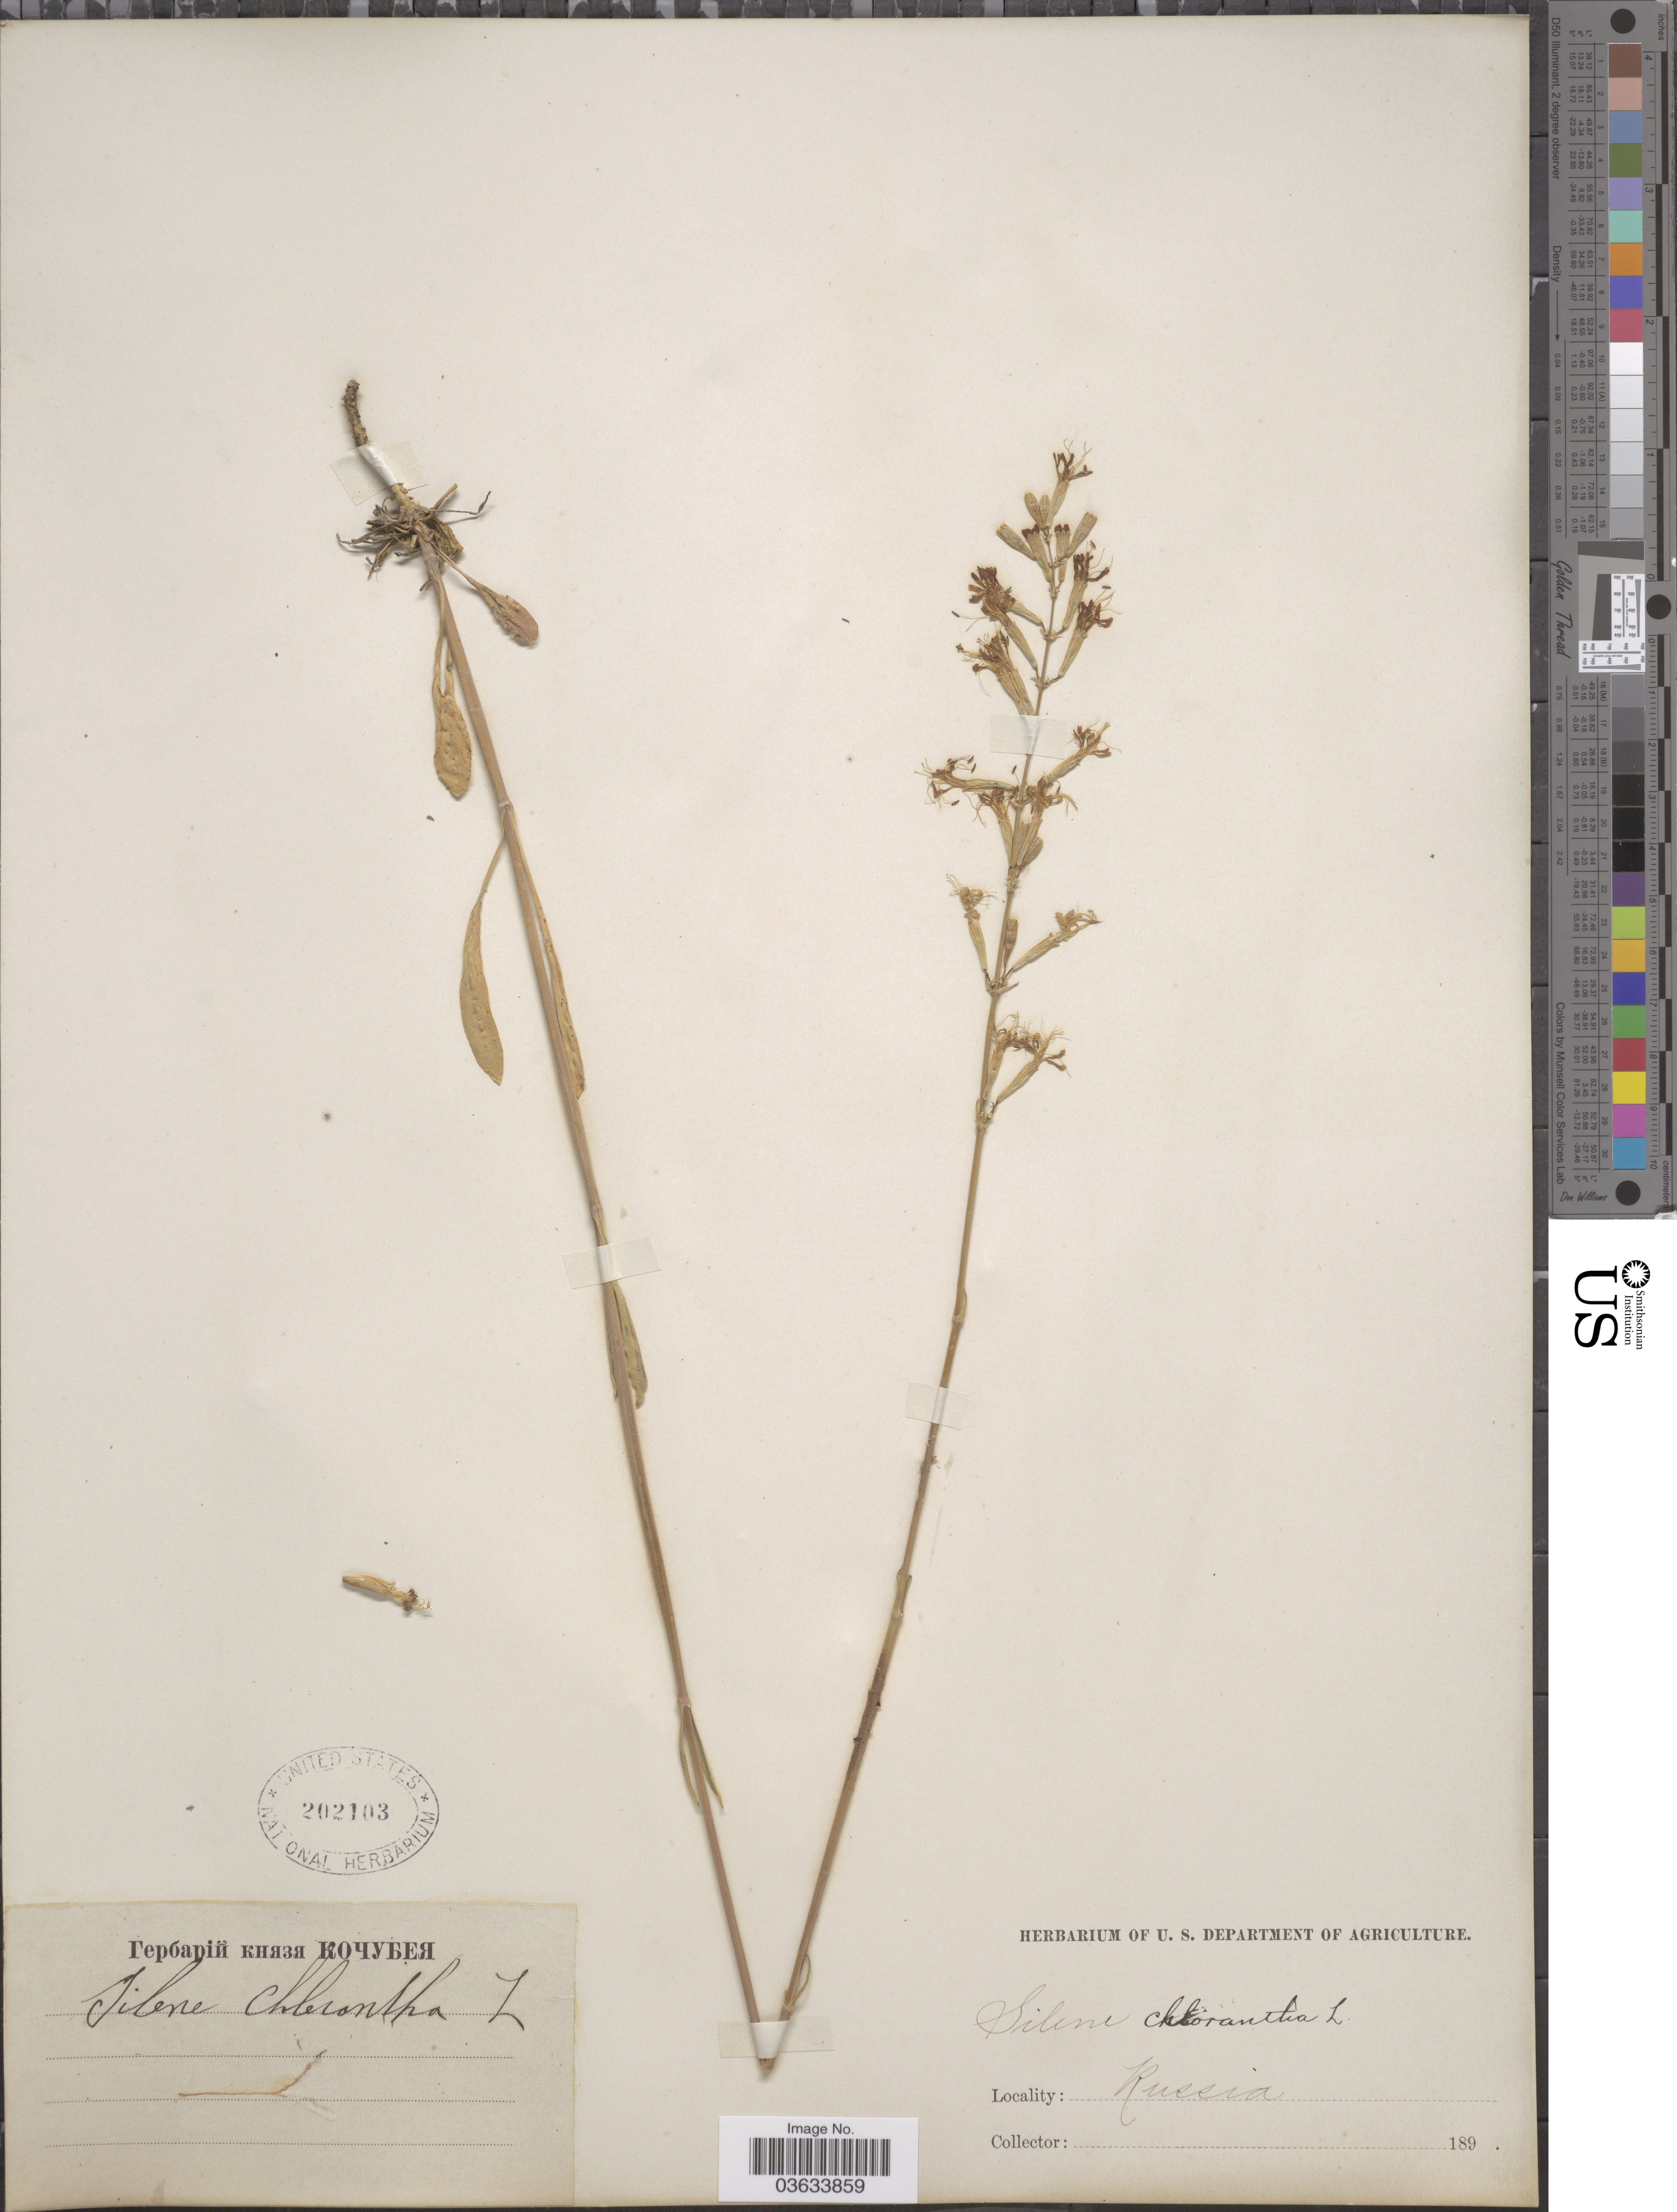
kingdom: Plantae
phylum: Tracheophyta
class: Magnoliopsida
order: Caryophyllales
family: Caryophyllaceae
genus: Silene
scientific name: Silene chlorantha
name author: (Willd.) Ehrh.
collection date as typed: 189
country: Russian Federation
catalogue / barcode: US 202103